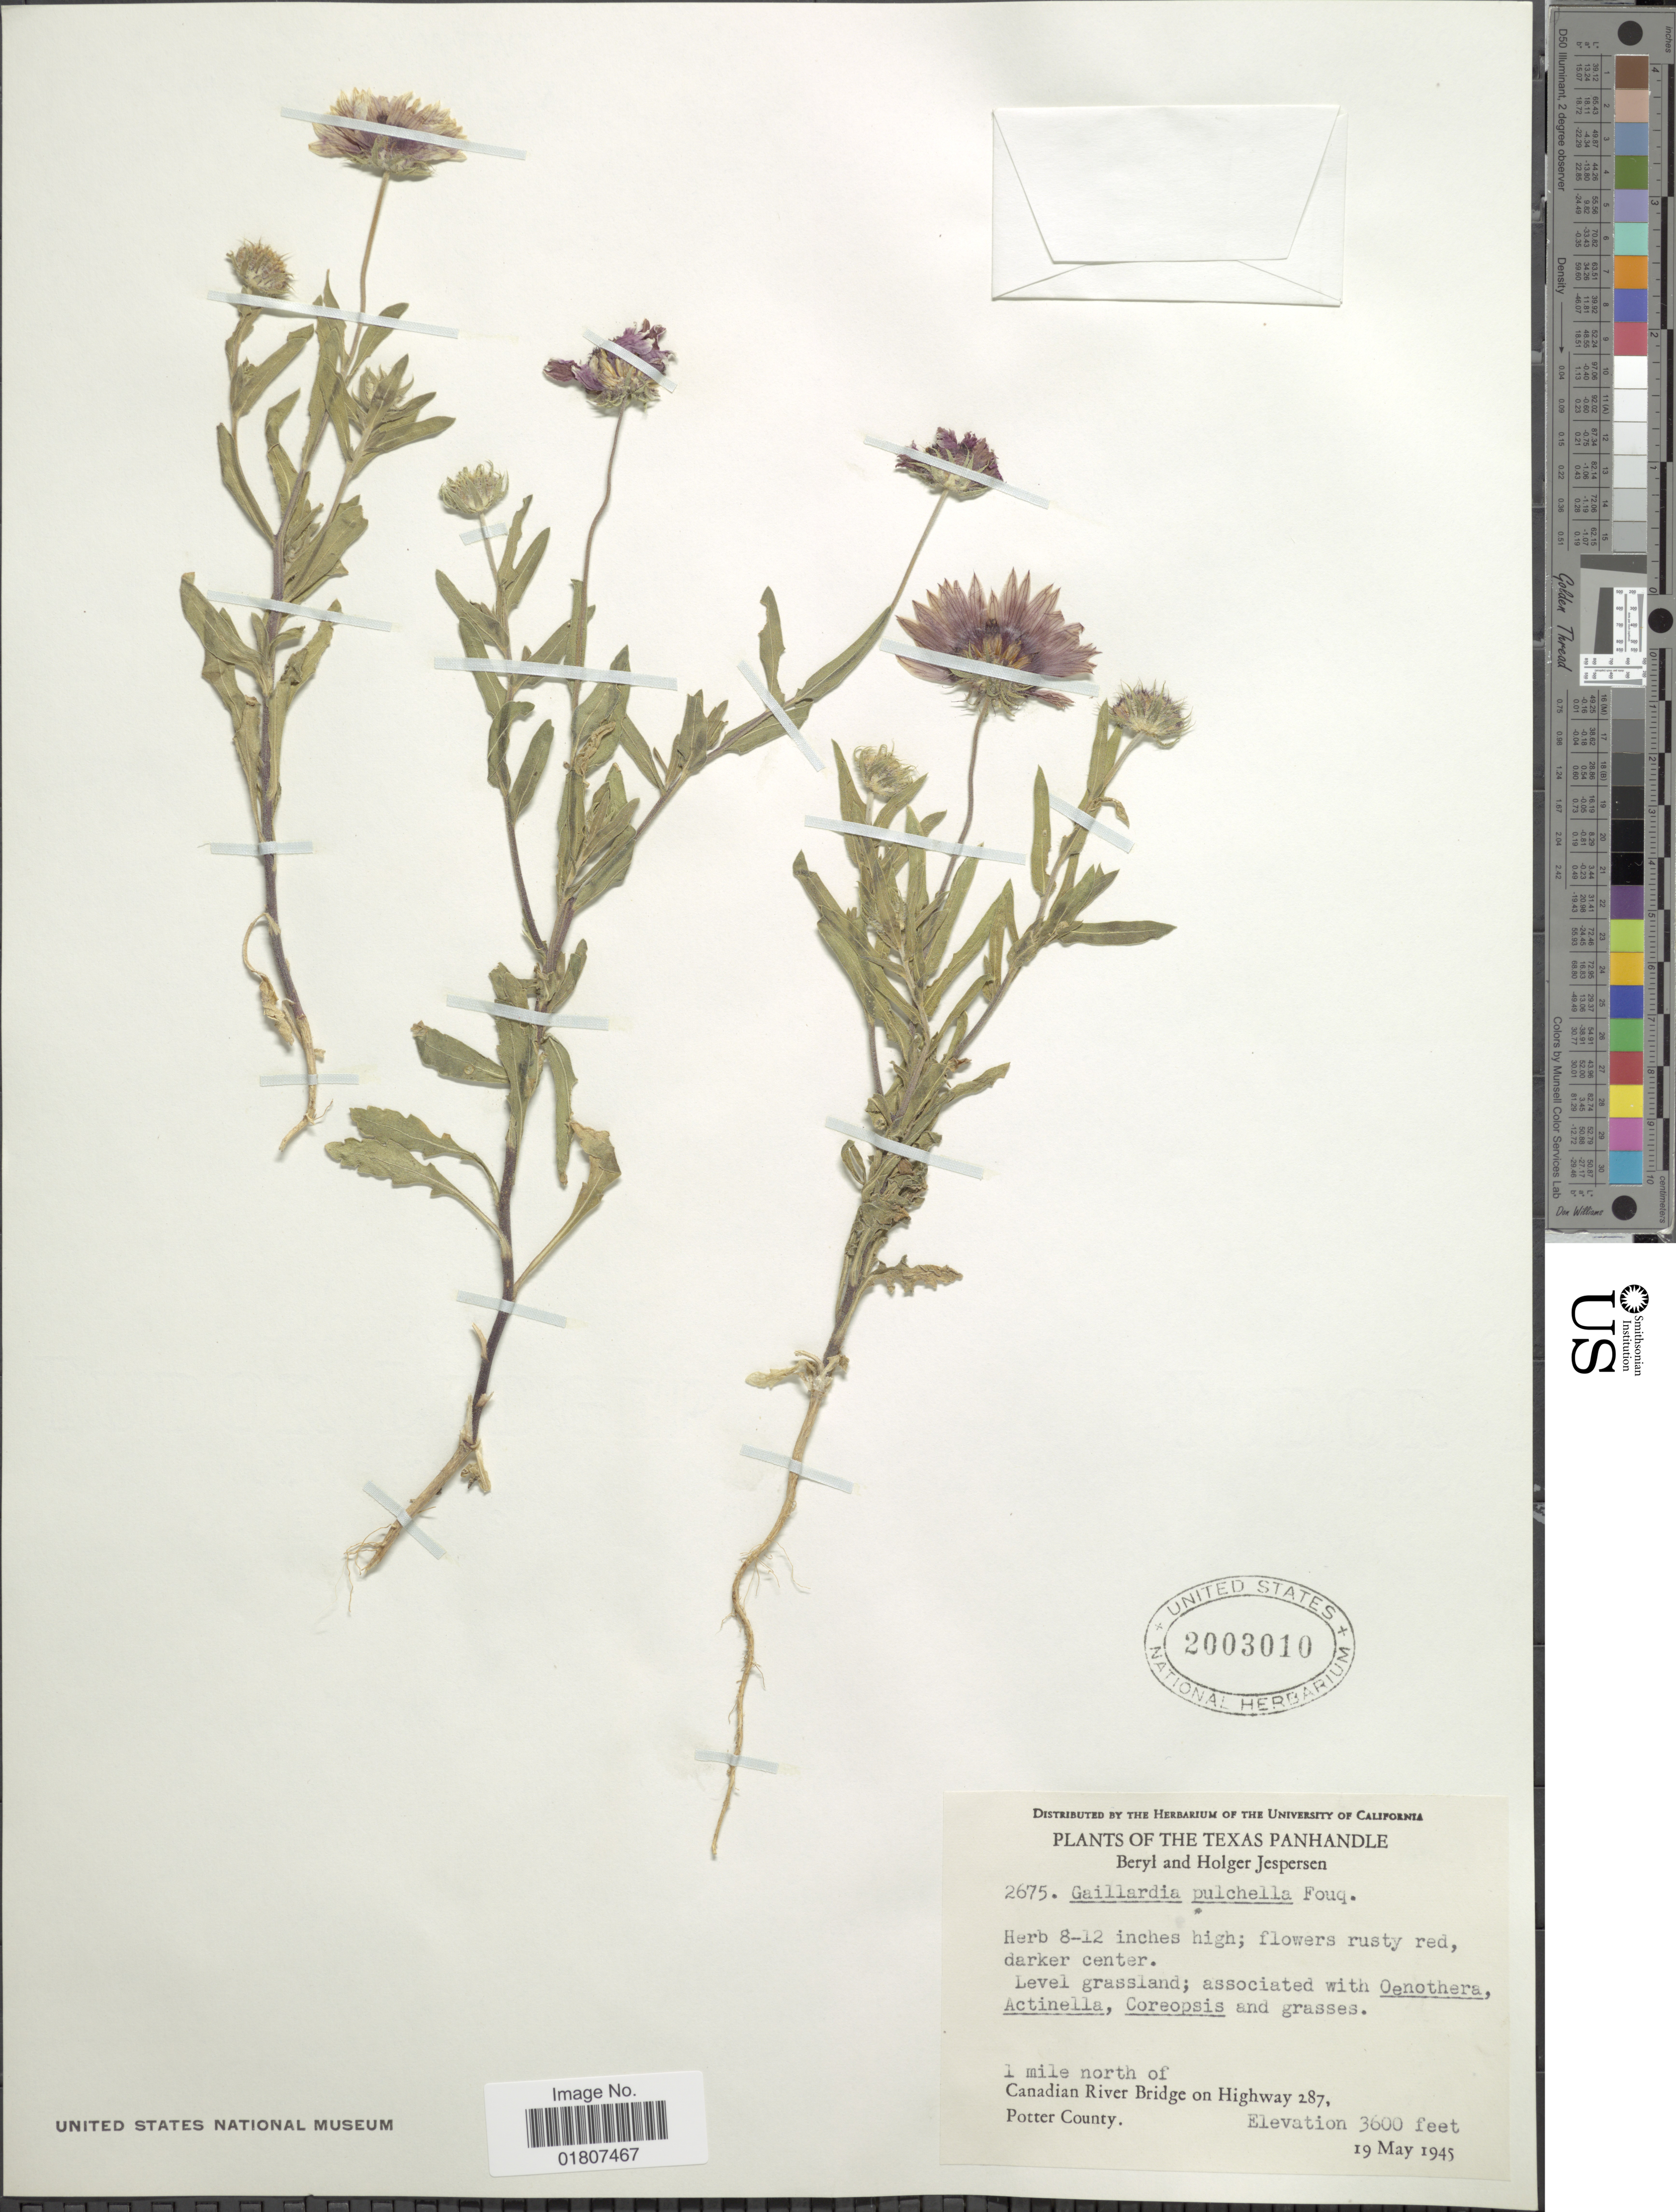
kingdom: Plantae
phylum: Tracheophyta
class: Magnoliopsida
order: Asterales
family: Asteraceae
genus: Gaillardia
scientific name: Gaillardia pulchella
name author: Foug.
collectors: B. Jespersen & H. Jespersen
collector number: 2675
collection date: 1945-05-19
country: United States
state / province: Texas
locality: Texas Panhandle. 1 mile north of Canadian River Bridge on Highway 287. Potter County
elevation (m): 1097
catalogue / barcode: US 2003010